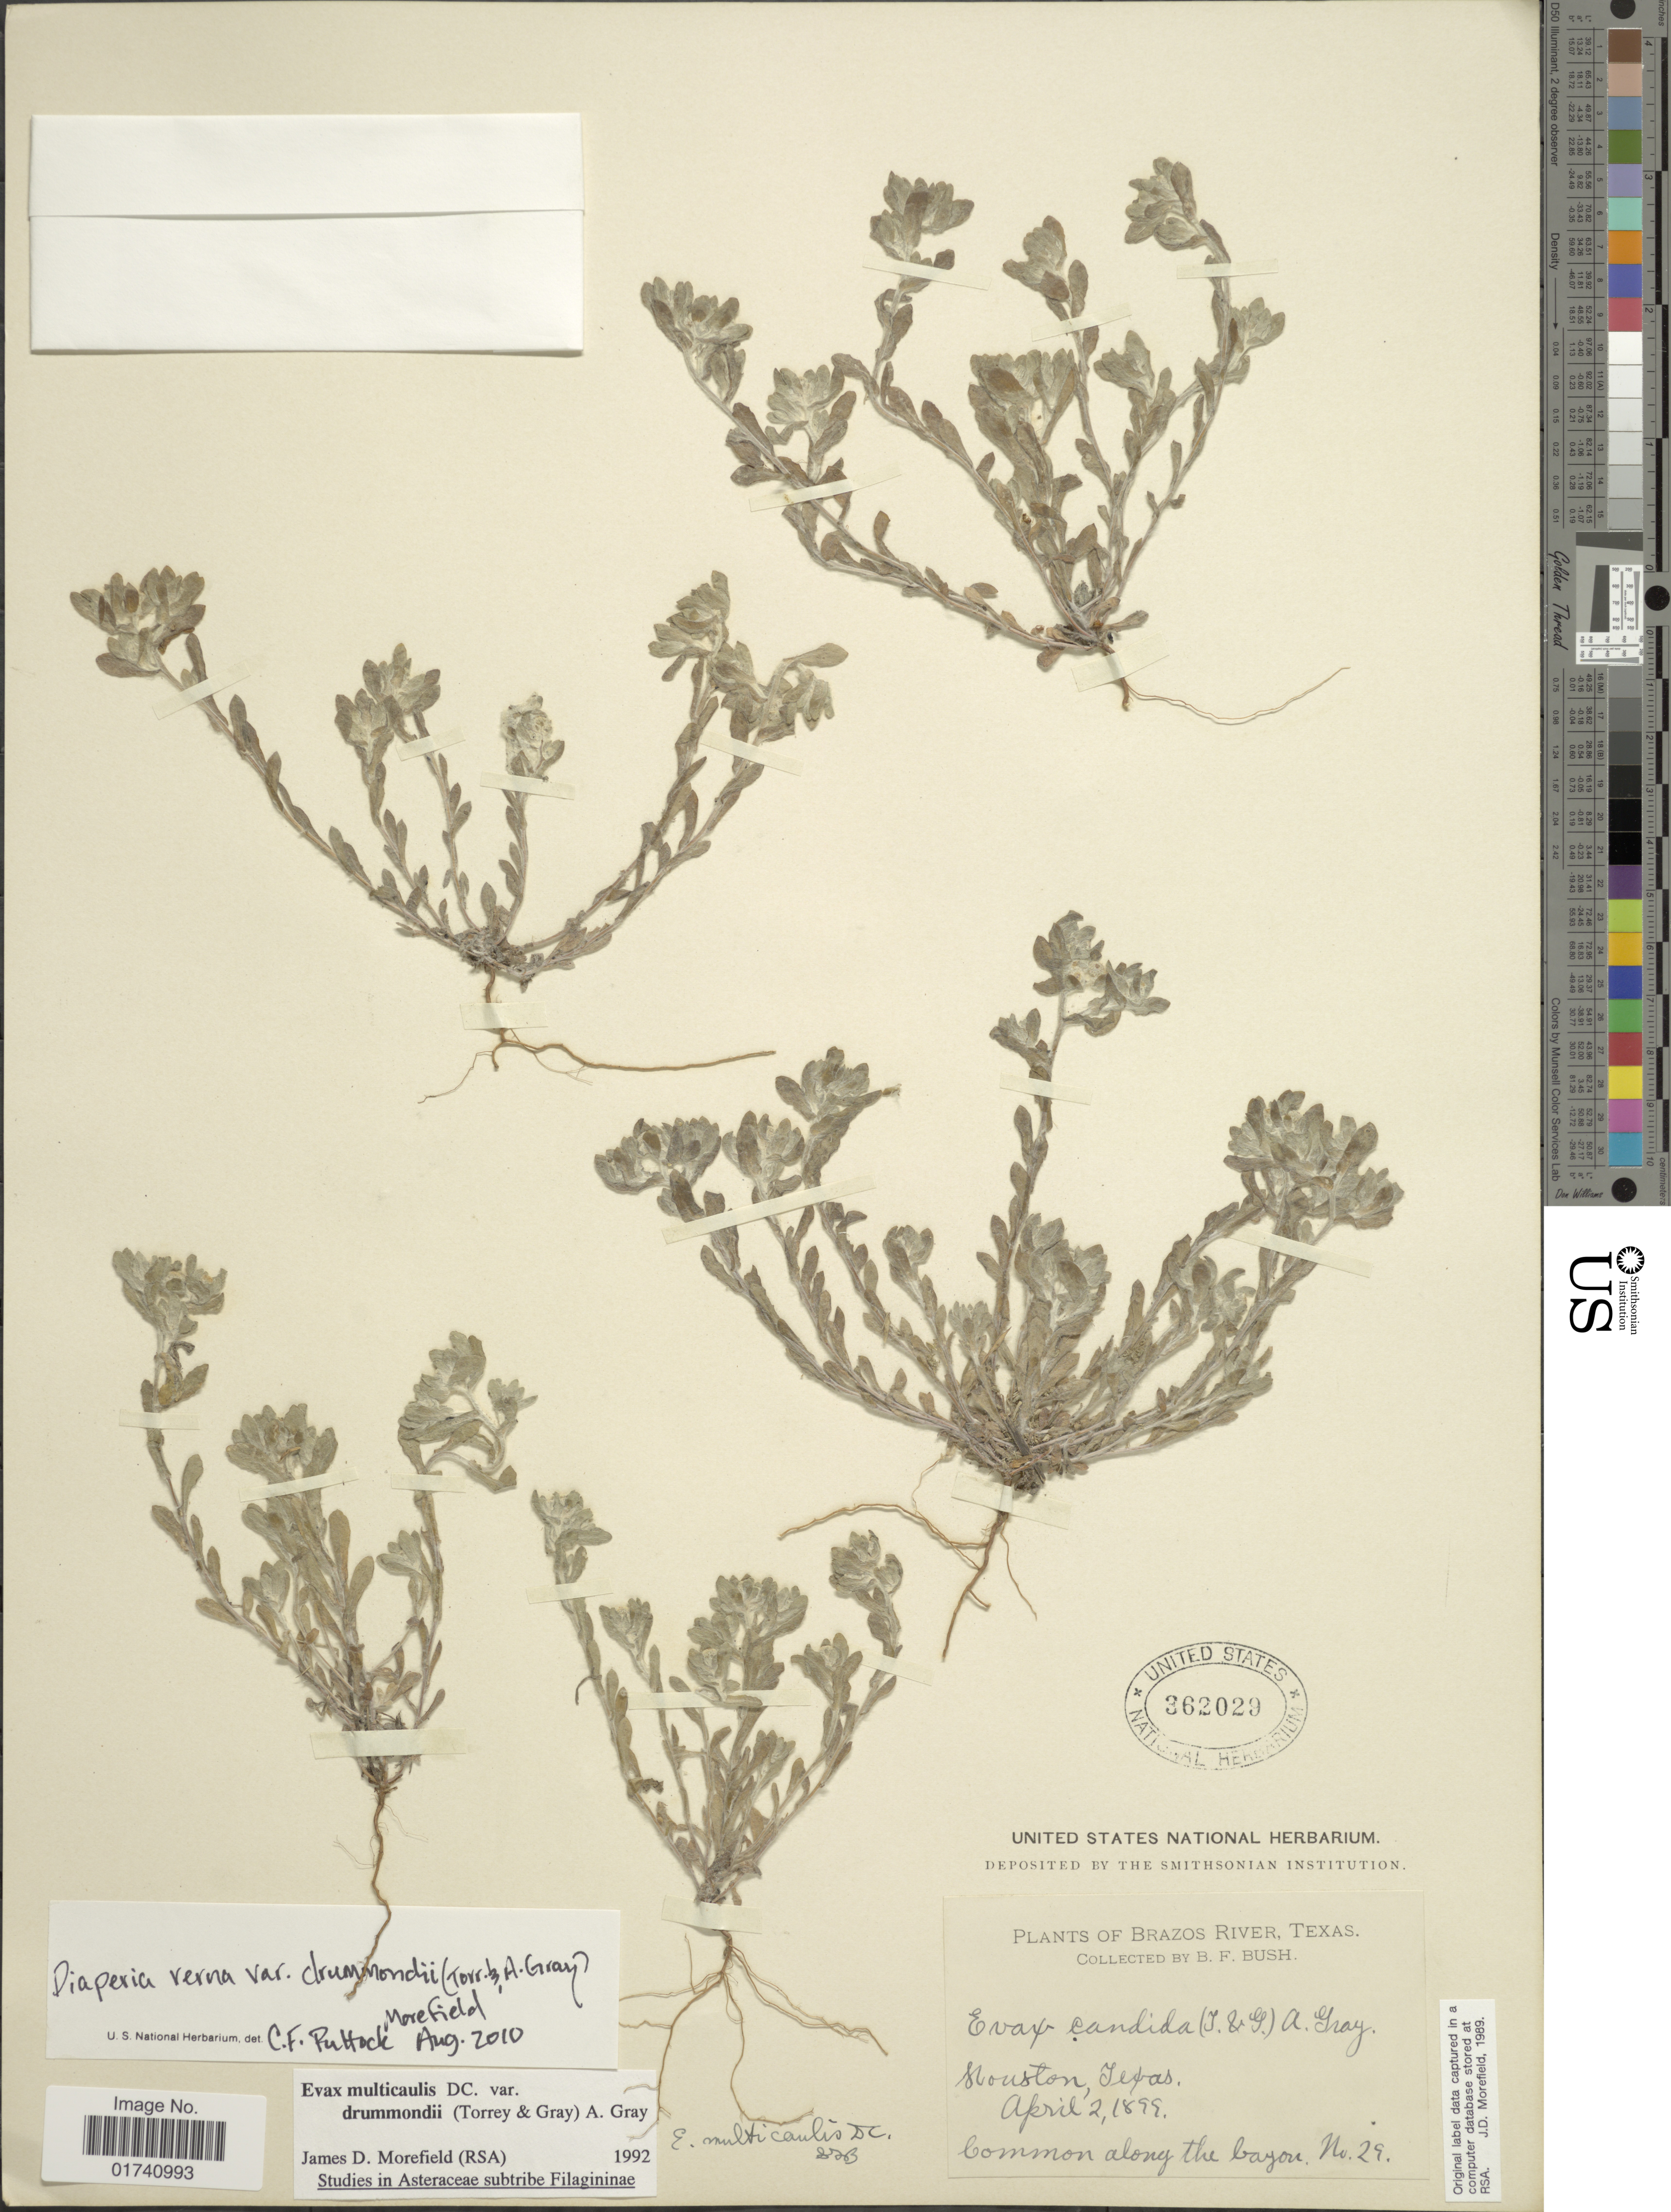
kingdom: Plantae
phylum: Tracheophyta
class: Magnoliopsida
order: Asterales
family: Asteraceae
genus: Diaperia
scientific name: Diaperia verna var. drummondii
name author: (Torr. & A. Gray) Morefield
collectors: B. F. Bush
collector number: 29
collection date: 1899-04-02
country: United States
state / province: Texas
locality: Houston. Brazos River.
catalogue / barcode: US 362029